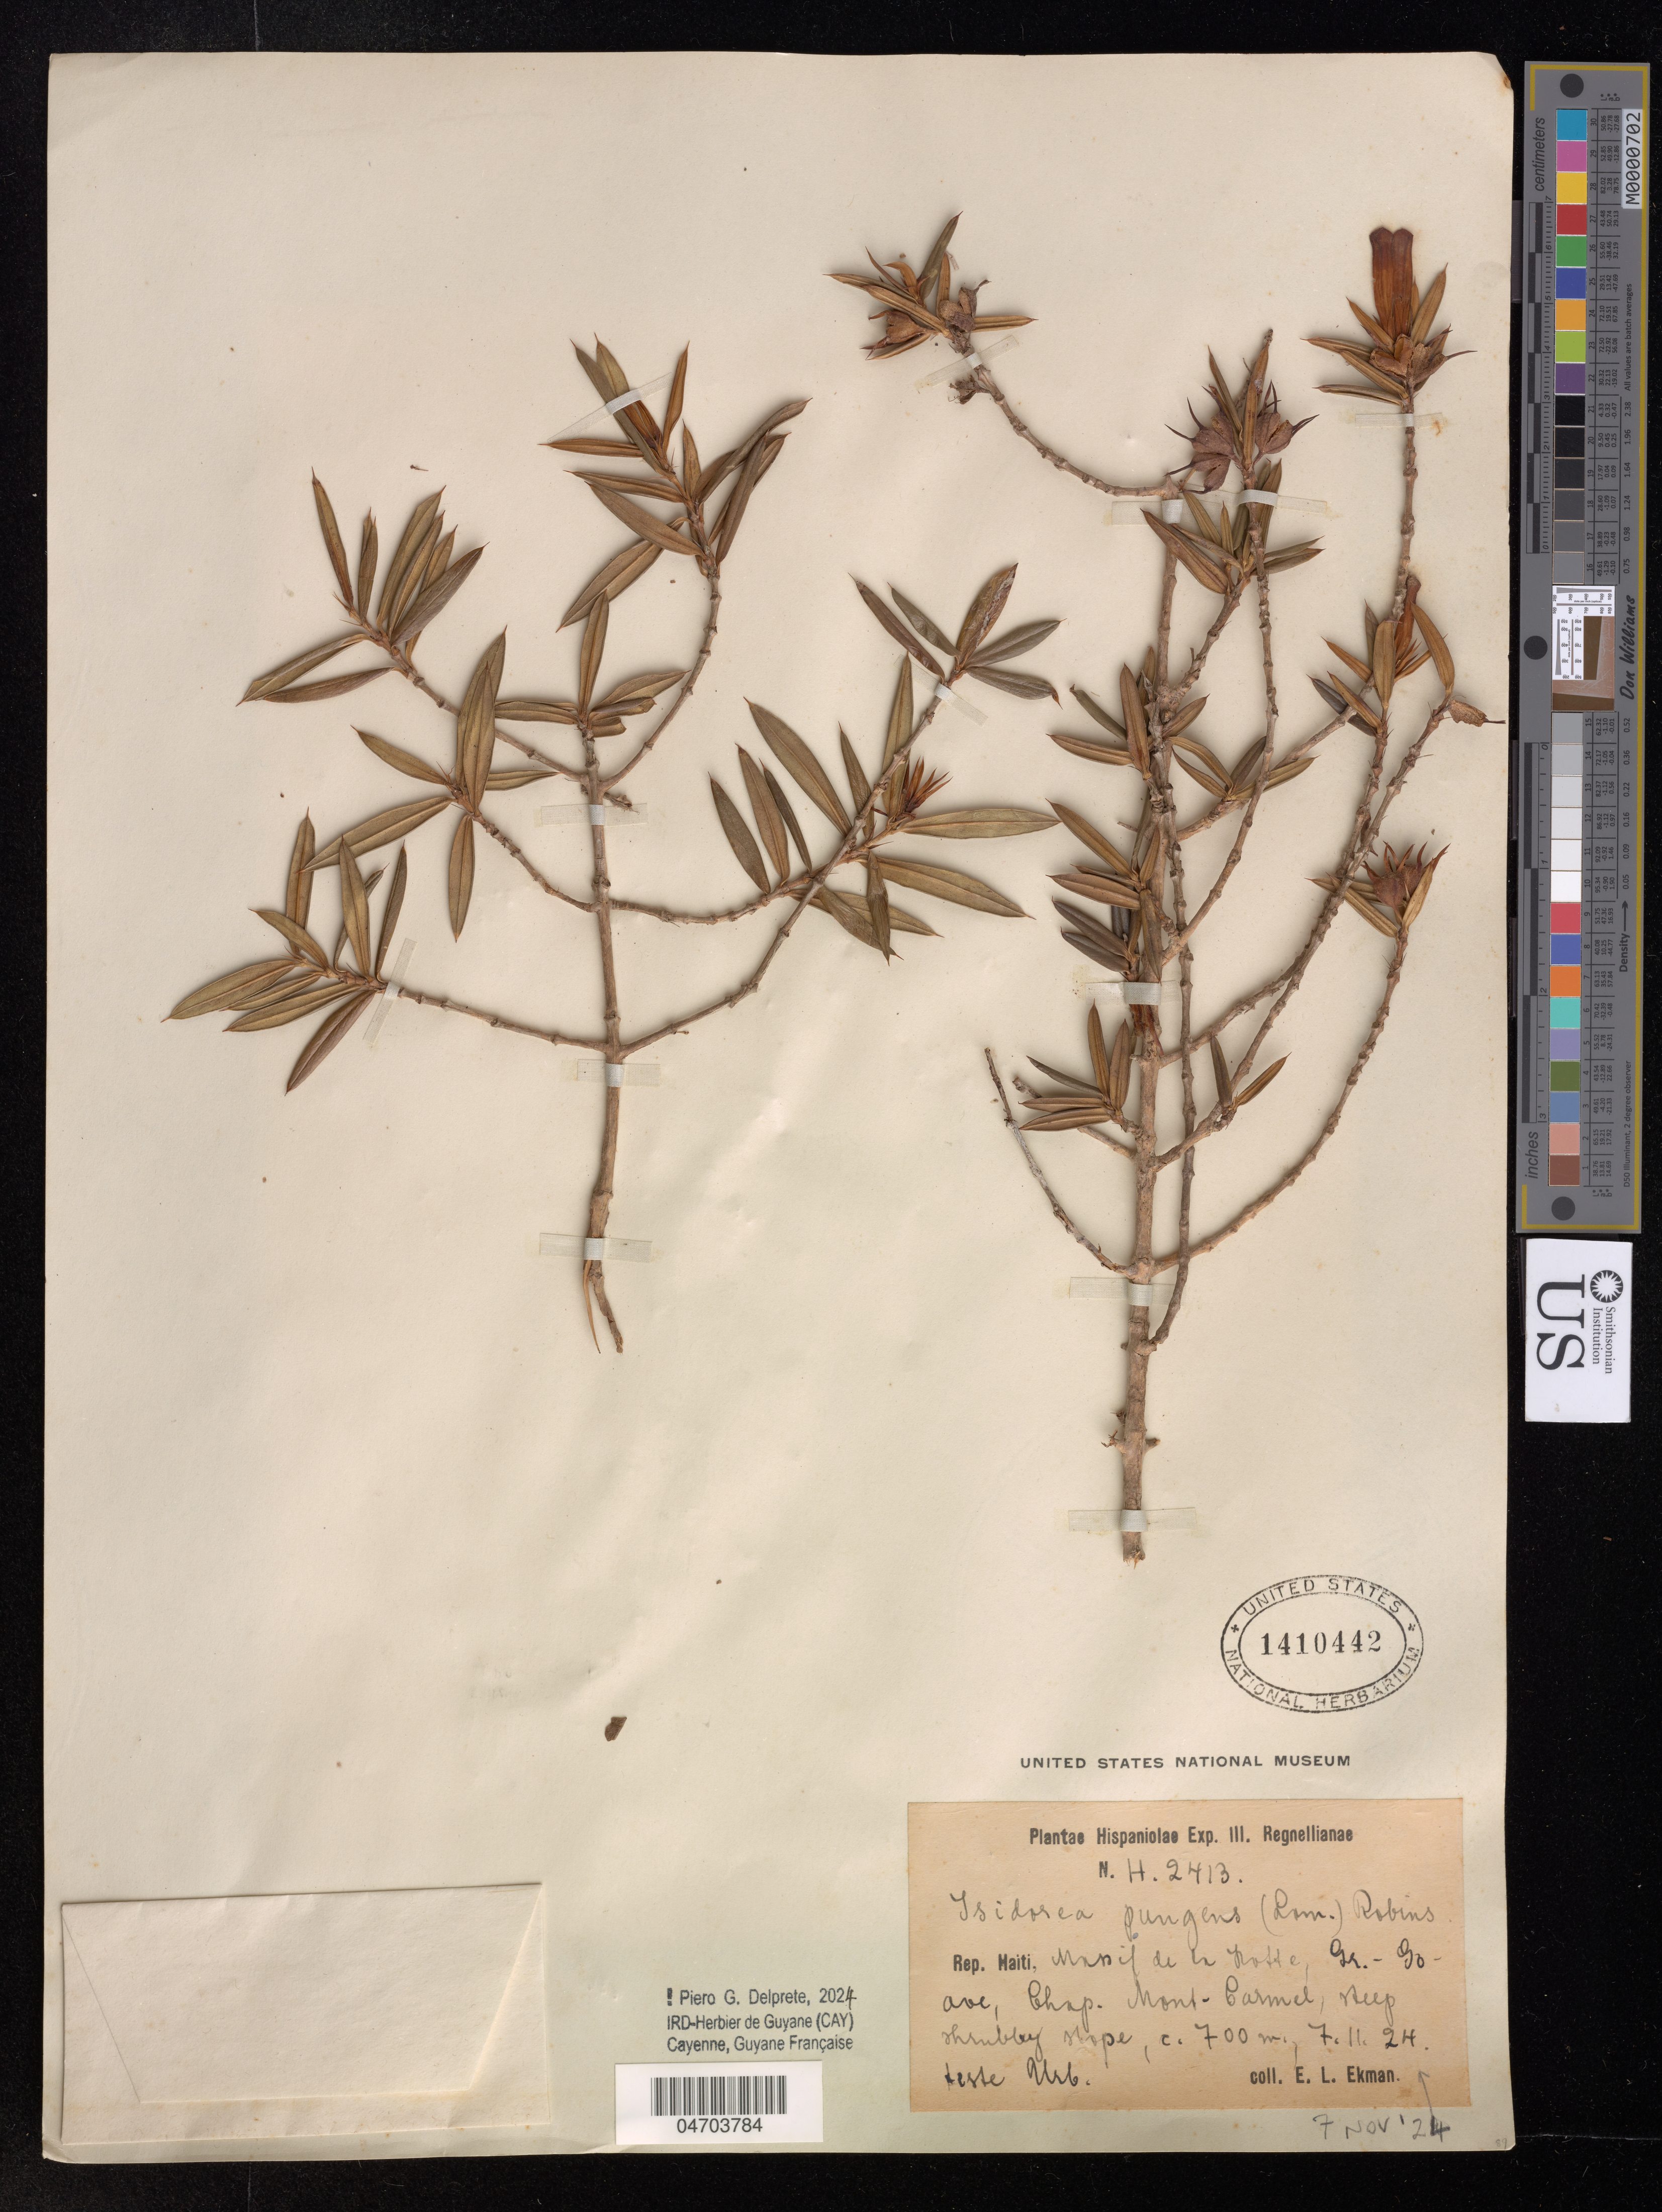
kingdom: Plantae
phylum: Tracheophyta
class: Magnoliopsida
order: Gentianales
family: Rubiaceae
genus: Isidorea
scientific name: Isidorea pungens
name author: (Lam.) B.L. Rob.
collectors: E. Ekman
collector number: H. 2413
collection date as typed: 7 Nov24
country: Haiti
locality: Chap. Mont-Carmel.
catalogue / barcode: US 1410442